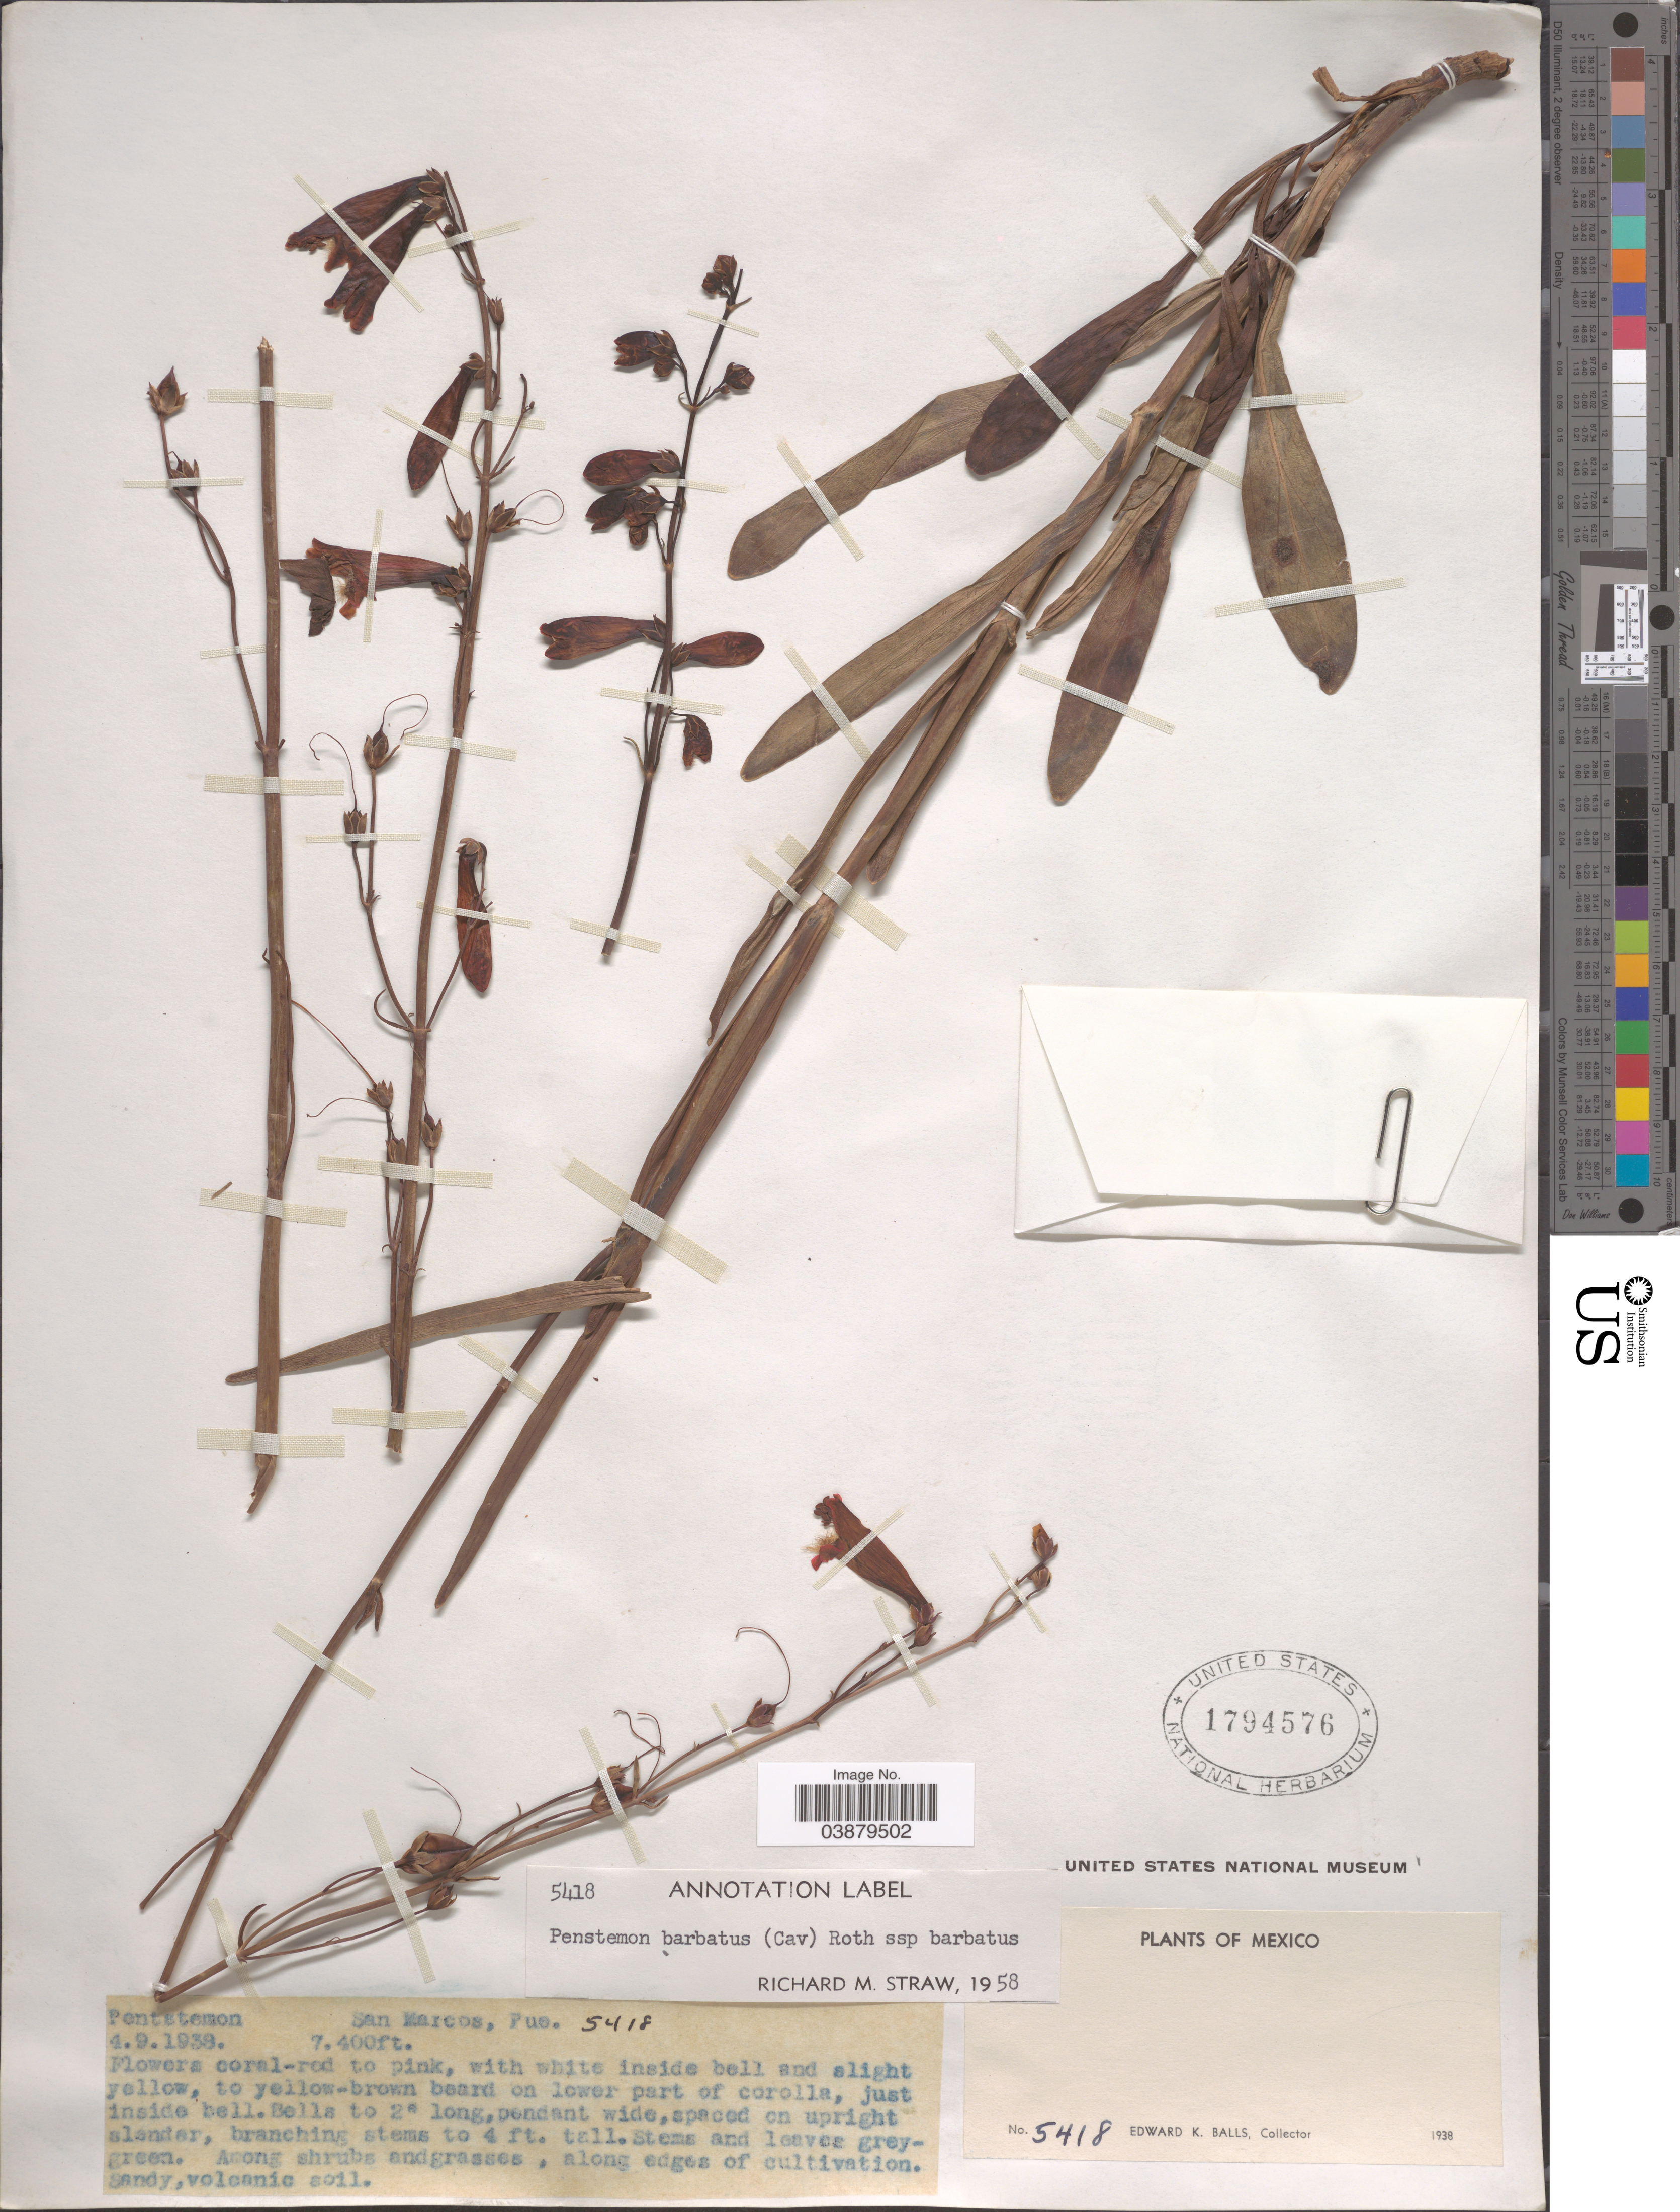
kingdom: Plantae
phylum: Tracheophyta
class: Magnoliopsida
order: Lamiales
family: Plantaginaceae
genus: Penstemon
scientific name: Penstemon barbatus subsp. barbatus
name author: (Cav.) Roth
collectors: E. K. Balls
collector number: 5418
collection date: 1938-09-04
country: Mexico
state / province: Puebla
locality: San Marcos.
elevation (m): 2256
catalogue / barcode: US 1794576